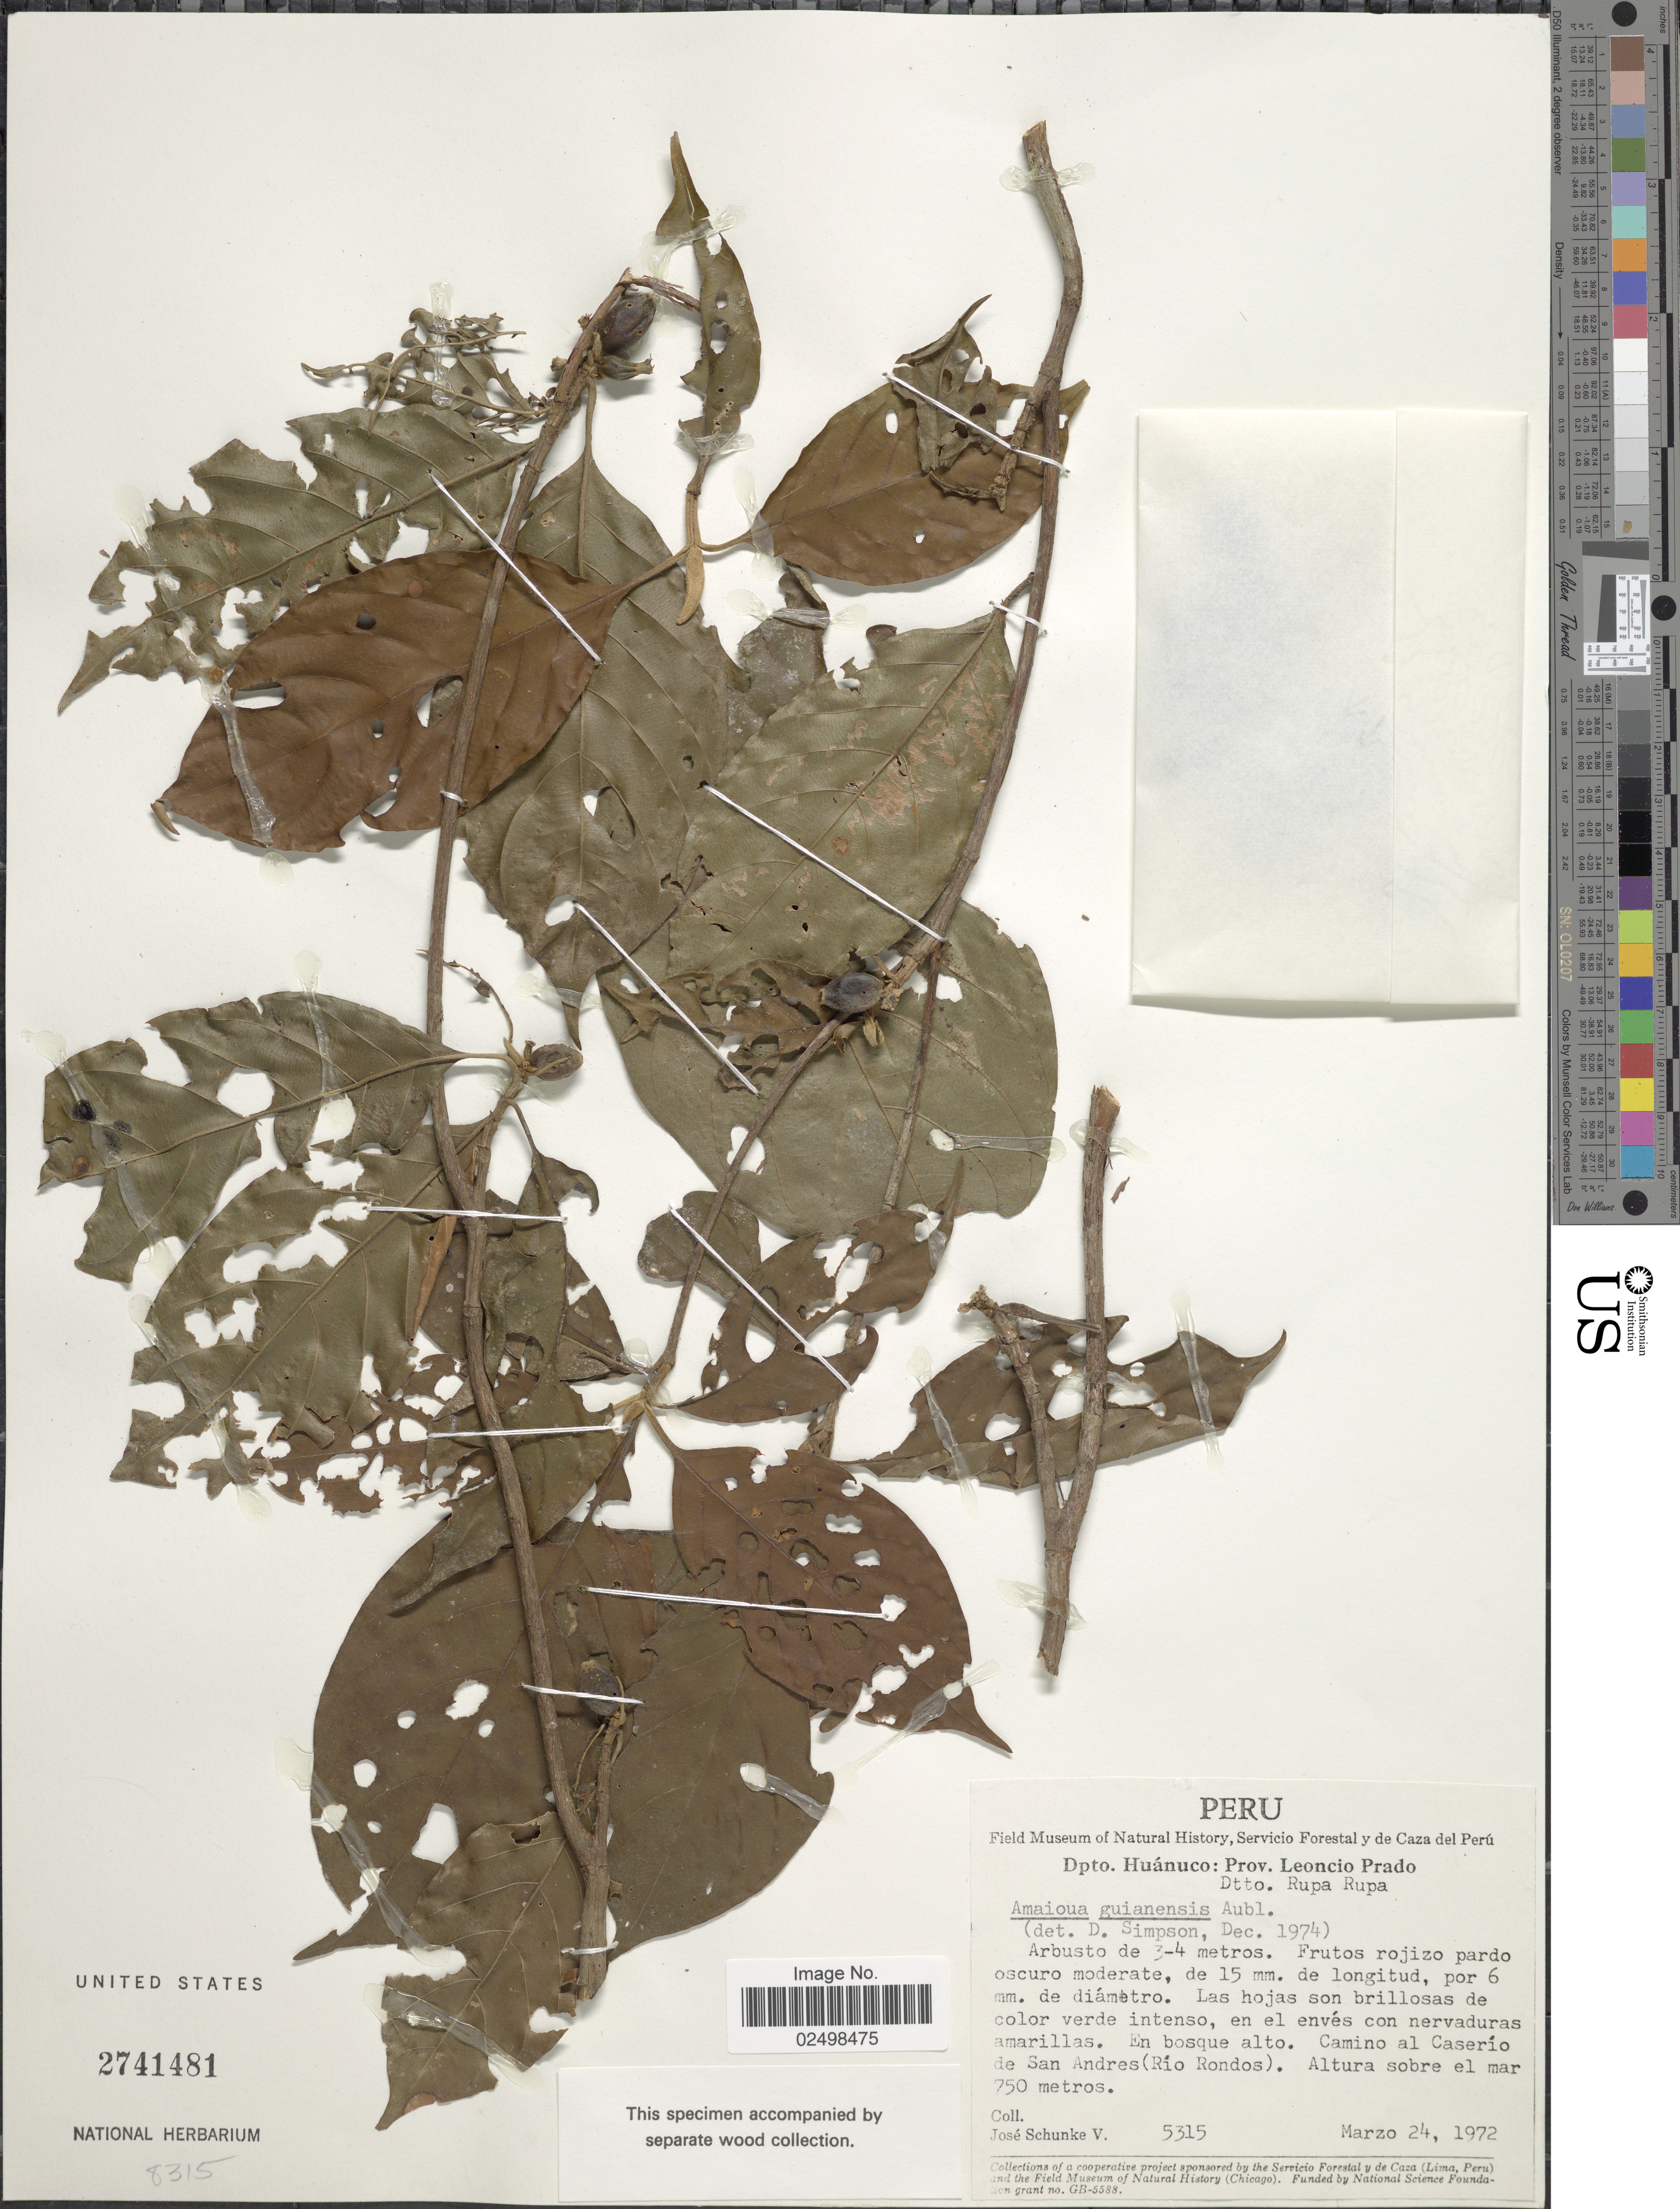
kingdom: Plantae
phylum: Tracheophyta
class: Magnoliopsida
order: Gentianales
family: Rubiaceae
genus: Amaioua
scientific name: Amaioua guianensis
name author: Aubl.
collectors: J. Schunke Vigo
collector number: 5315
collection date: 1972-03-24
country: Peru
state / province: Huánuco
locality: Prov. Leoncio Prado. Dtto. Rupa Rupa. Camino al Caserio de San Andres (Rio Rondos)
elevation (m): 750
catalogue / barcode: US 2741481